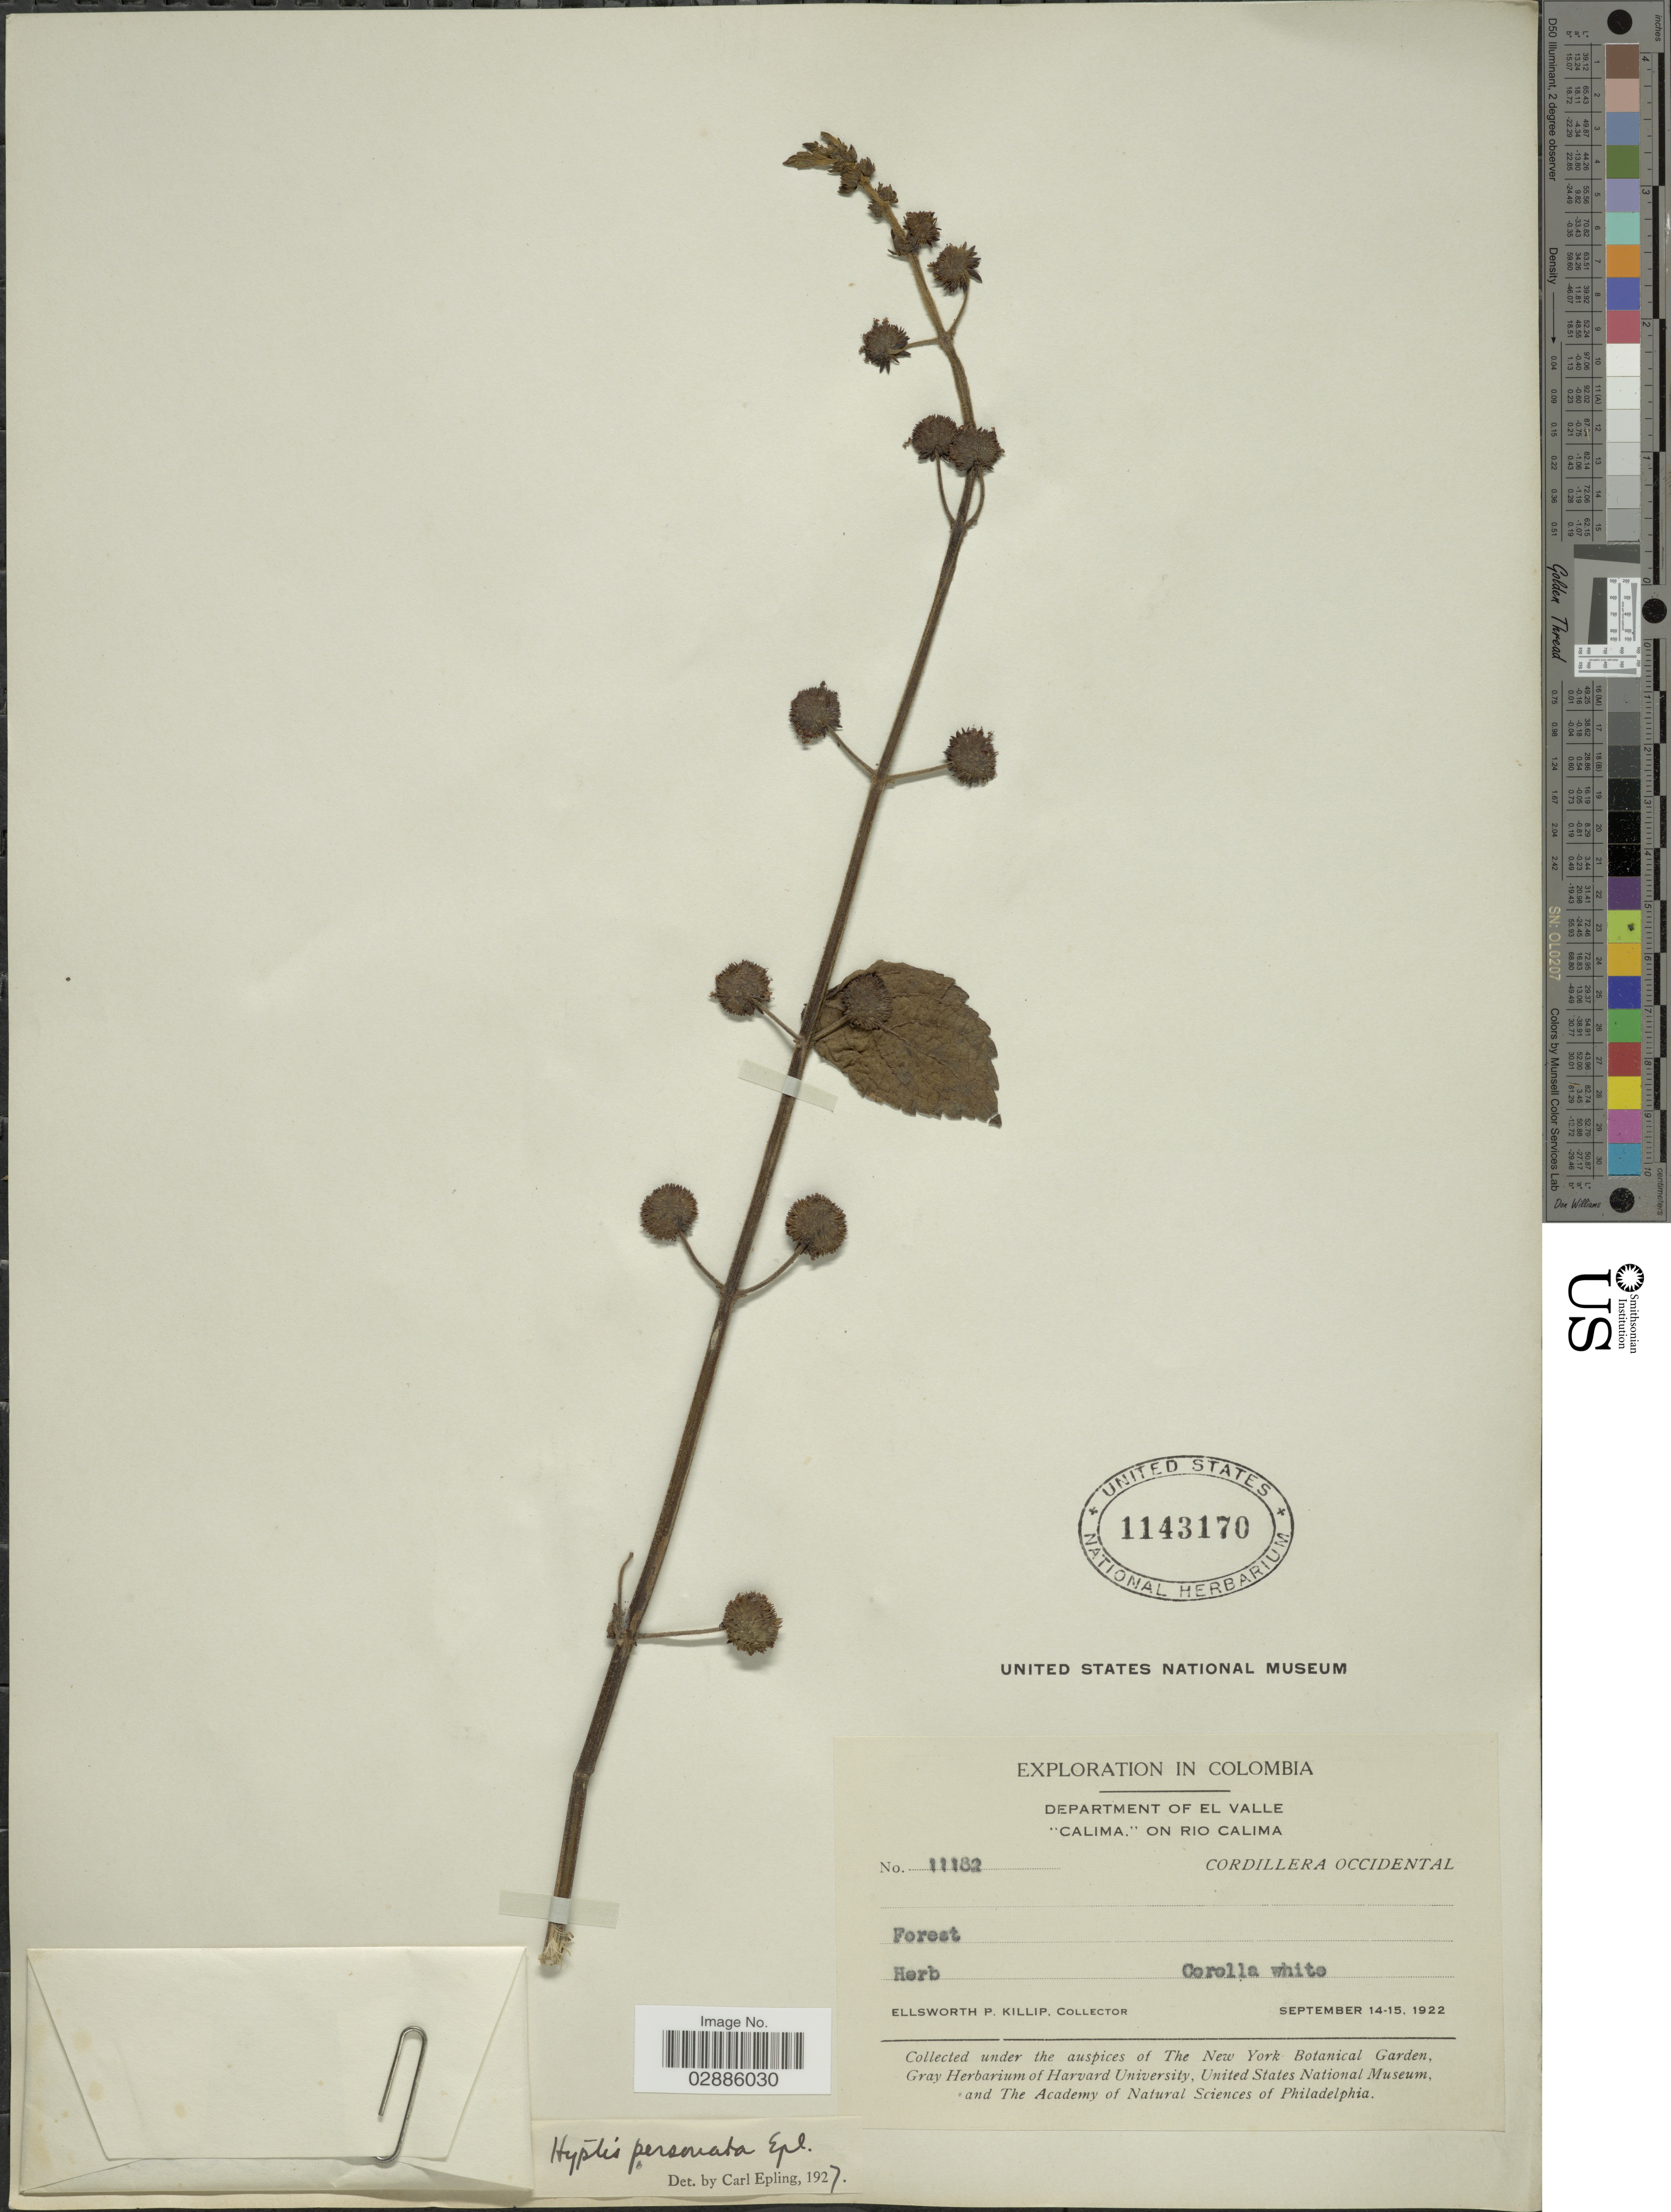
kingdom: Plantae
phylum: Tracheophyta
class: Magnoliopsida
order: Lamiales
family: Lamiaceae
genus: Hyptis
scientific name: Hyptis personata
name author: Epling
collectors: E. P. Killip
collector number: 11182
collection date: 1922-09-14/1922-09-15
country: Colombia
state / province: Valle del Cauca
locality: Department of El Valle, "Calima," on Rio Calima, Cordillera Occidental.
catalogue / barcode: US 1143170